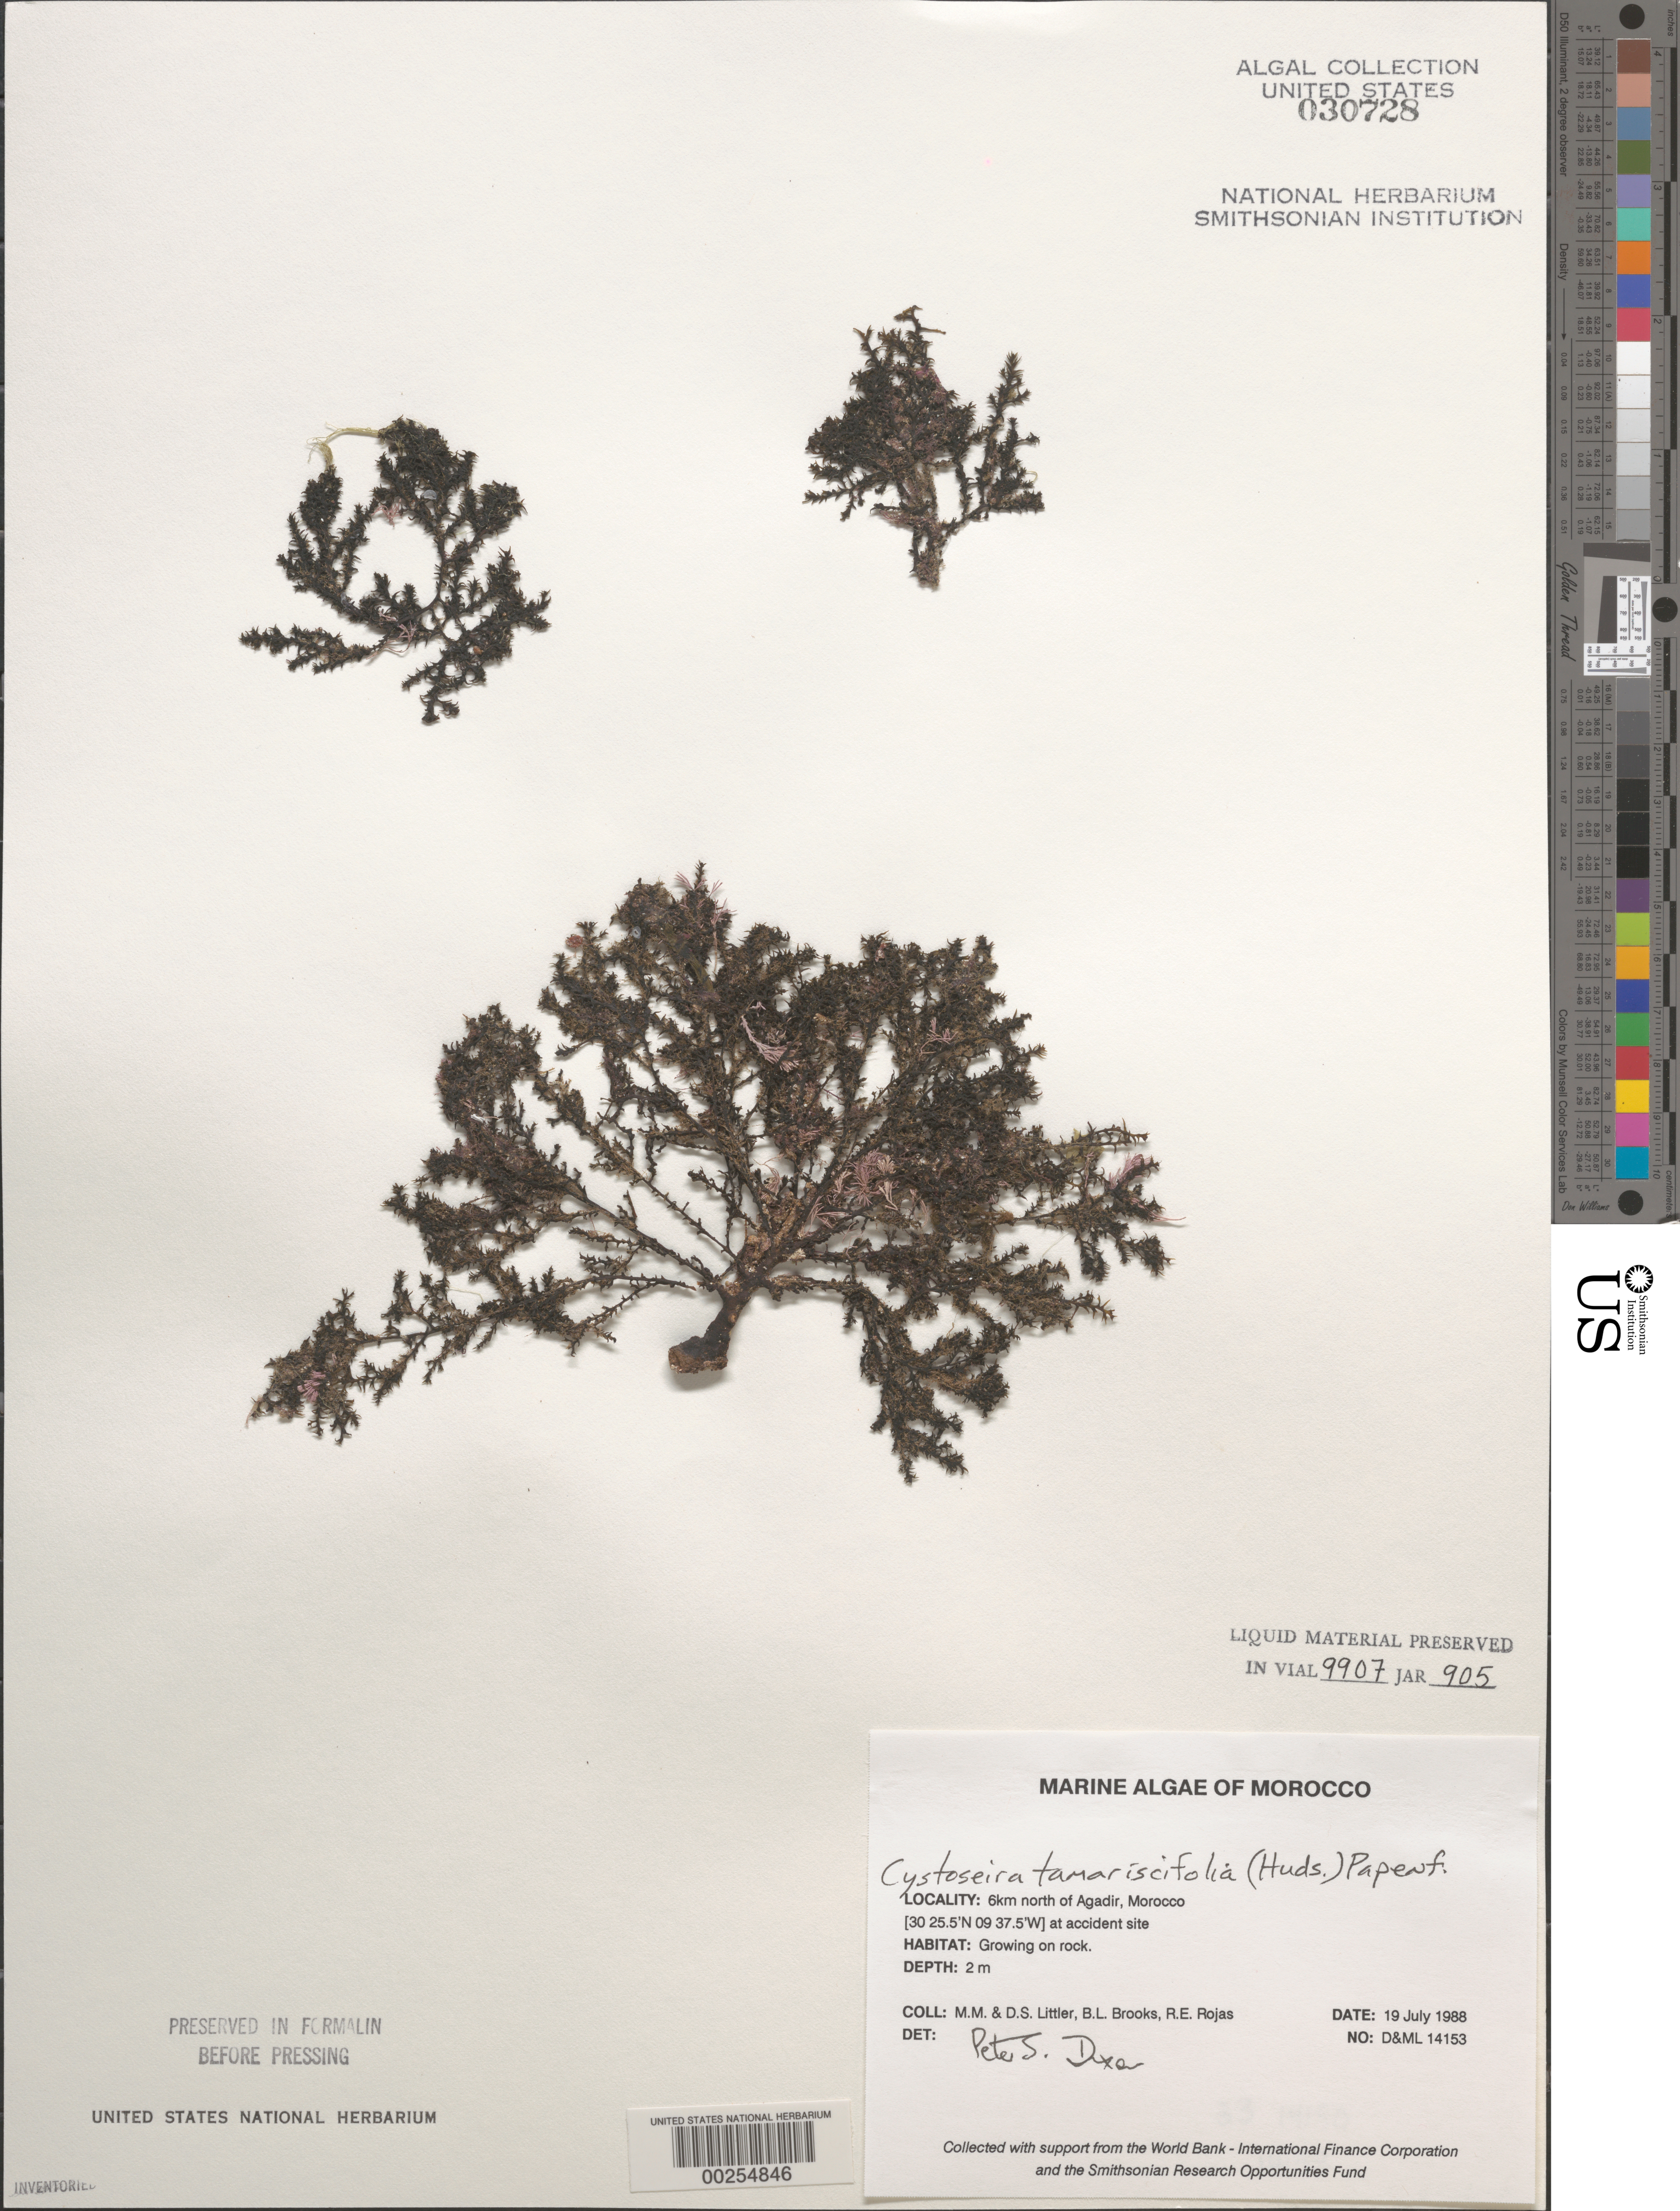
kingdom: Chromista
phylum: Ochrophyta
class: Phaeophyceae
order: Fucales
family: Sargassaceae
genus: Cystoseira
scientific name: Cystoseira tamariscifolia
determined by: Dixon, P. S.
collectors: M. M. Littler, D. S. Littler, B. Brooks & R. Rojas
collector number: D&ML 14153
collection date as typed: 19 Jul 1988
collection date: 1988-07-19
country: Morocco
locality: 6 km north of Agadir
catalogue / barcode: US 30728